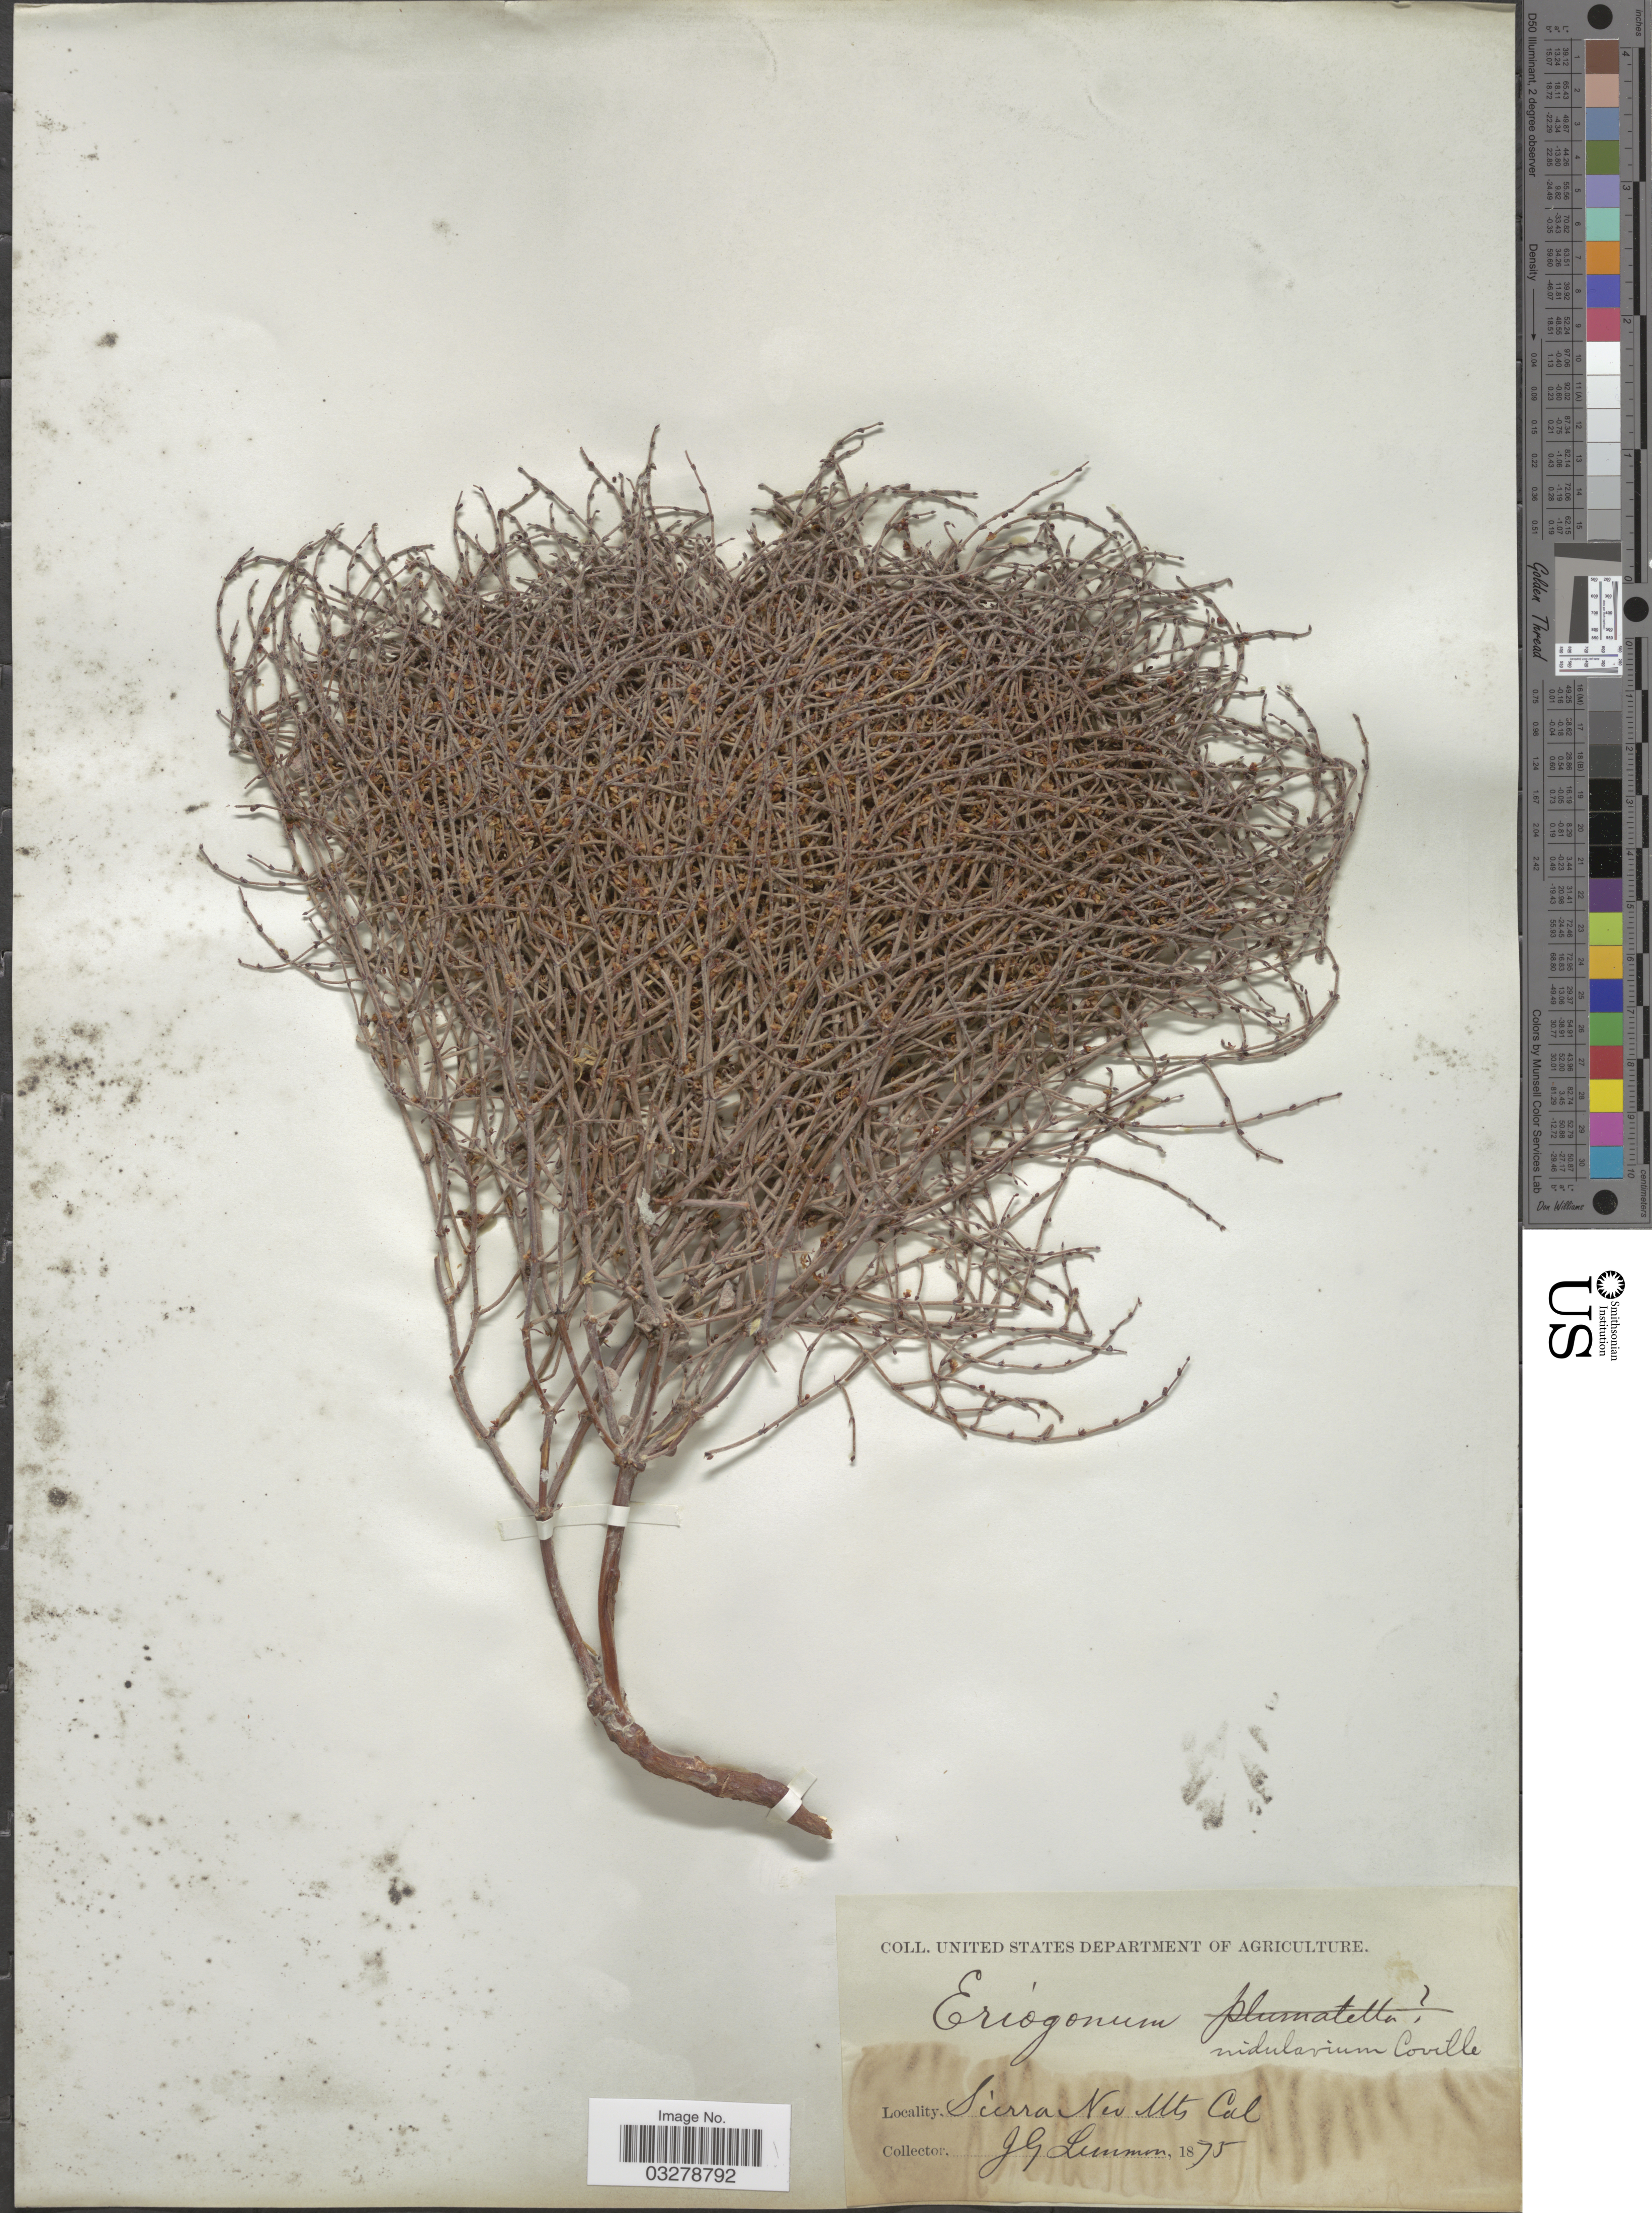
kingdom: Plantae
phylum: Tracheophyta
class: Magnoliopsida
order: Caryophyllales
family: Polygonaceae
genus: Eriogonum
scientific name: Eriogonum nidularium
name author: Coville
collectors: J. Lemmon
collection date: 1875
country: United States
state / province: California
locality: Sierra Nev Mts.